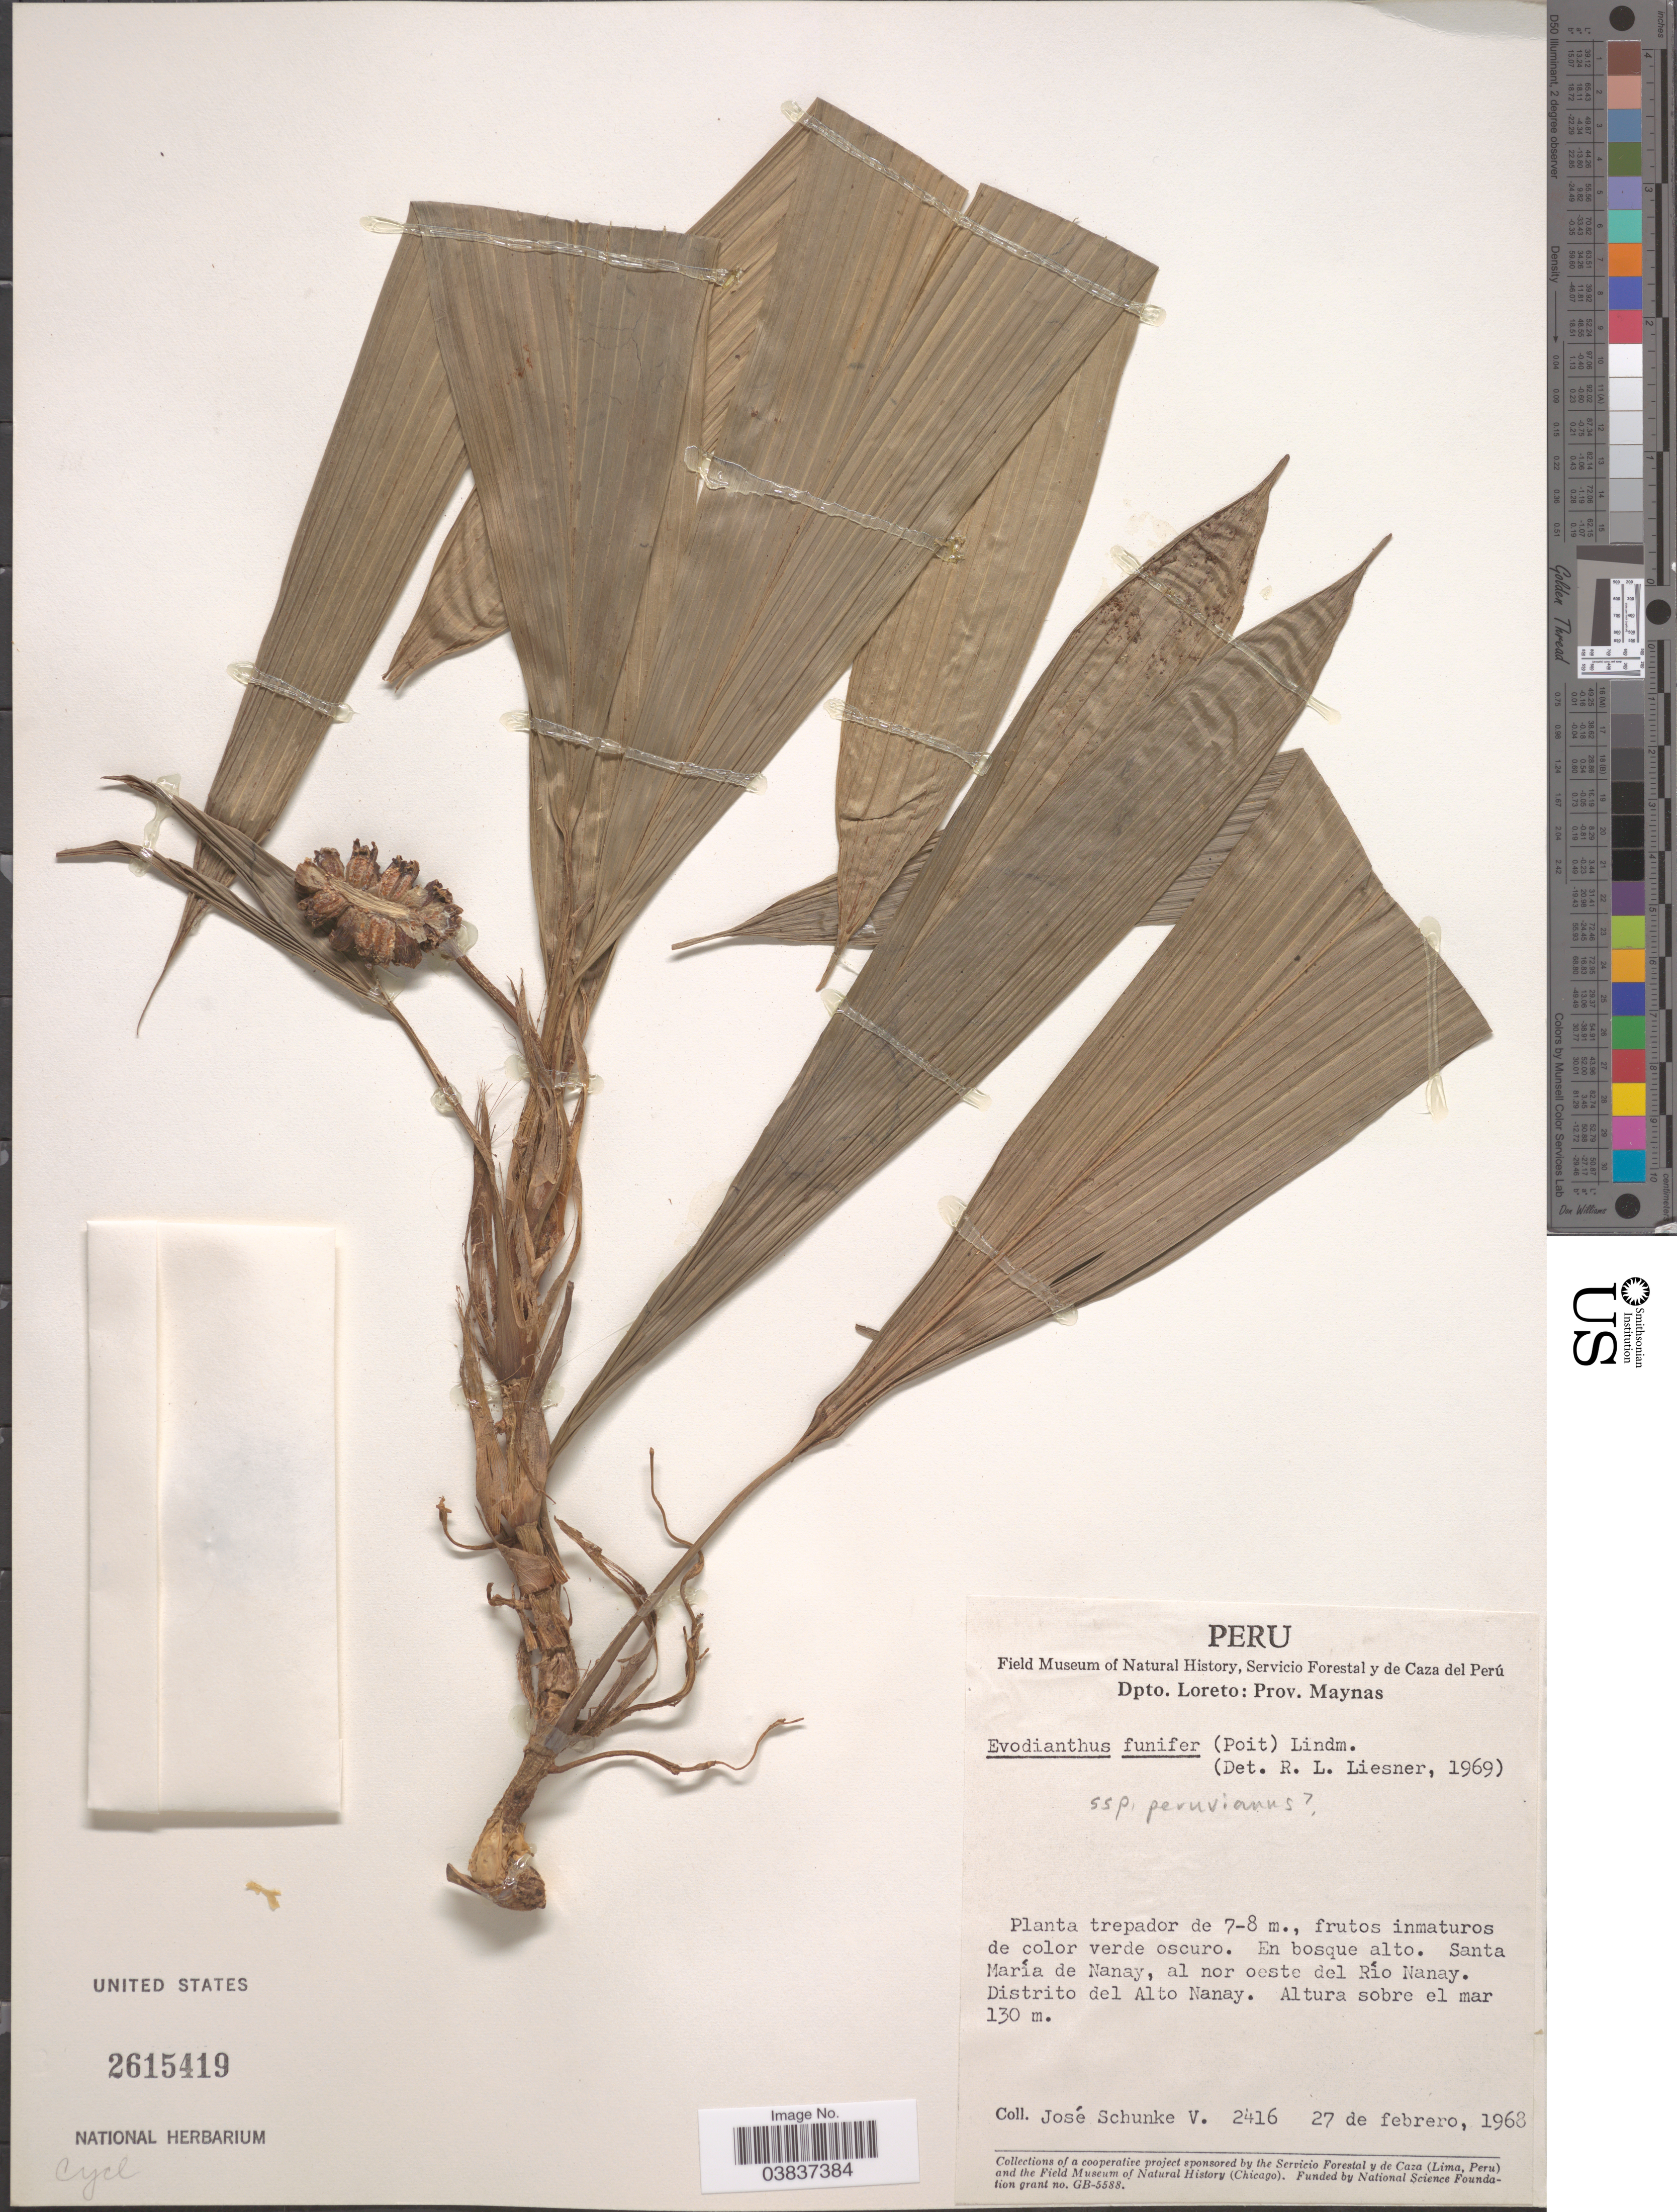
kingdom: Plantae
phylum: Tracheophyta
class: Liliopsida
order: Pandanales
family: Cyclanthaceae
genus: Evodianthus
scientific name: Evodianthus funifer subsp. funifer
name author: (Poit.) Lindm.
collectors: J. Schunke Vigo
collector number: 2416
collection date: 1968-02-27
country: Peru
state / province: Loreto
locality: Dpto. Loreto: Prov. Maynas. Santa María de Nanay, al nor oeste del Río Nanay. Distrito del Alto Nanay.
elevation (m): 130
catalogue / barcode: US 2615419